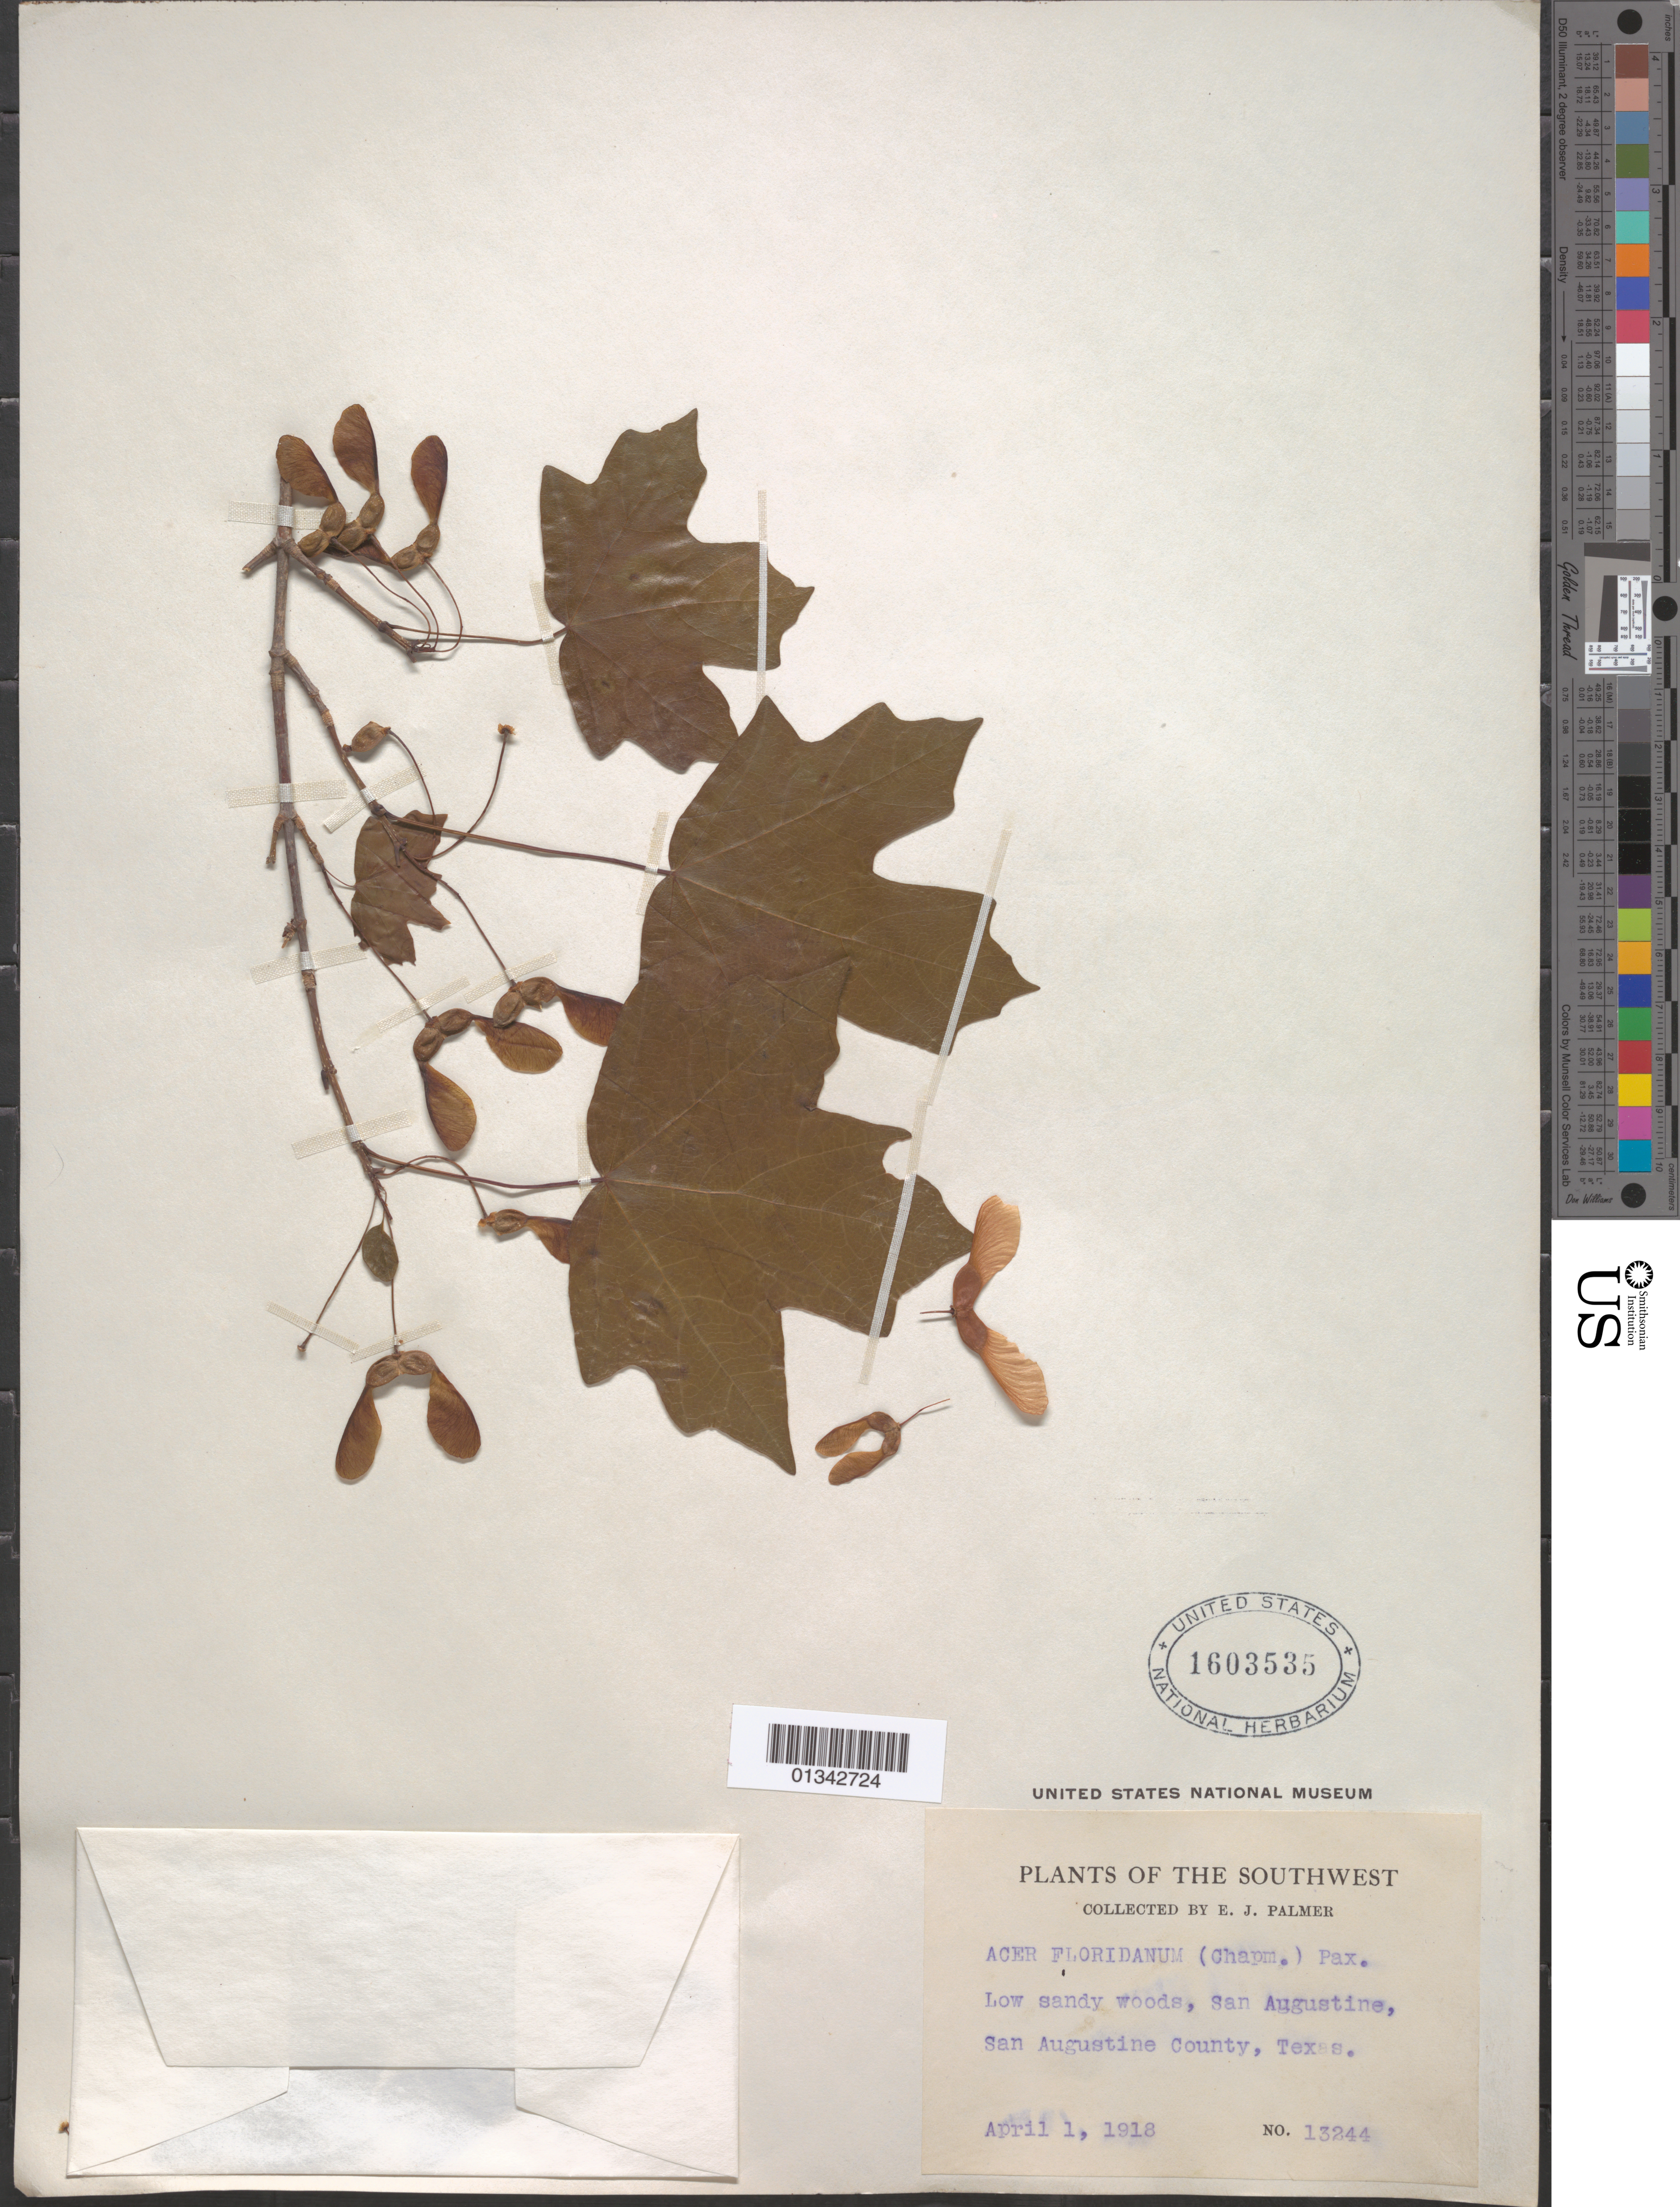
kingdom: Plantae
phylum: Tracheophyta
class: Magnoliopsida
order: Sapindales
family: Sapindaceae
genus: Acer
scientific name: Acer saccharum subsp. floridanum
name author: (Chapm.) Desmarais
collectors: E. J. Palmer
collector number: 13244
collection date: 1918-04-01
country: United States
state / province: Texas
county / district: San Augustine County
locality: San Augustine County, San Augustine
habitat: Low sandy woods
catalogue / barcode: US 1603535